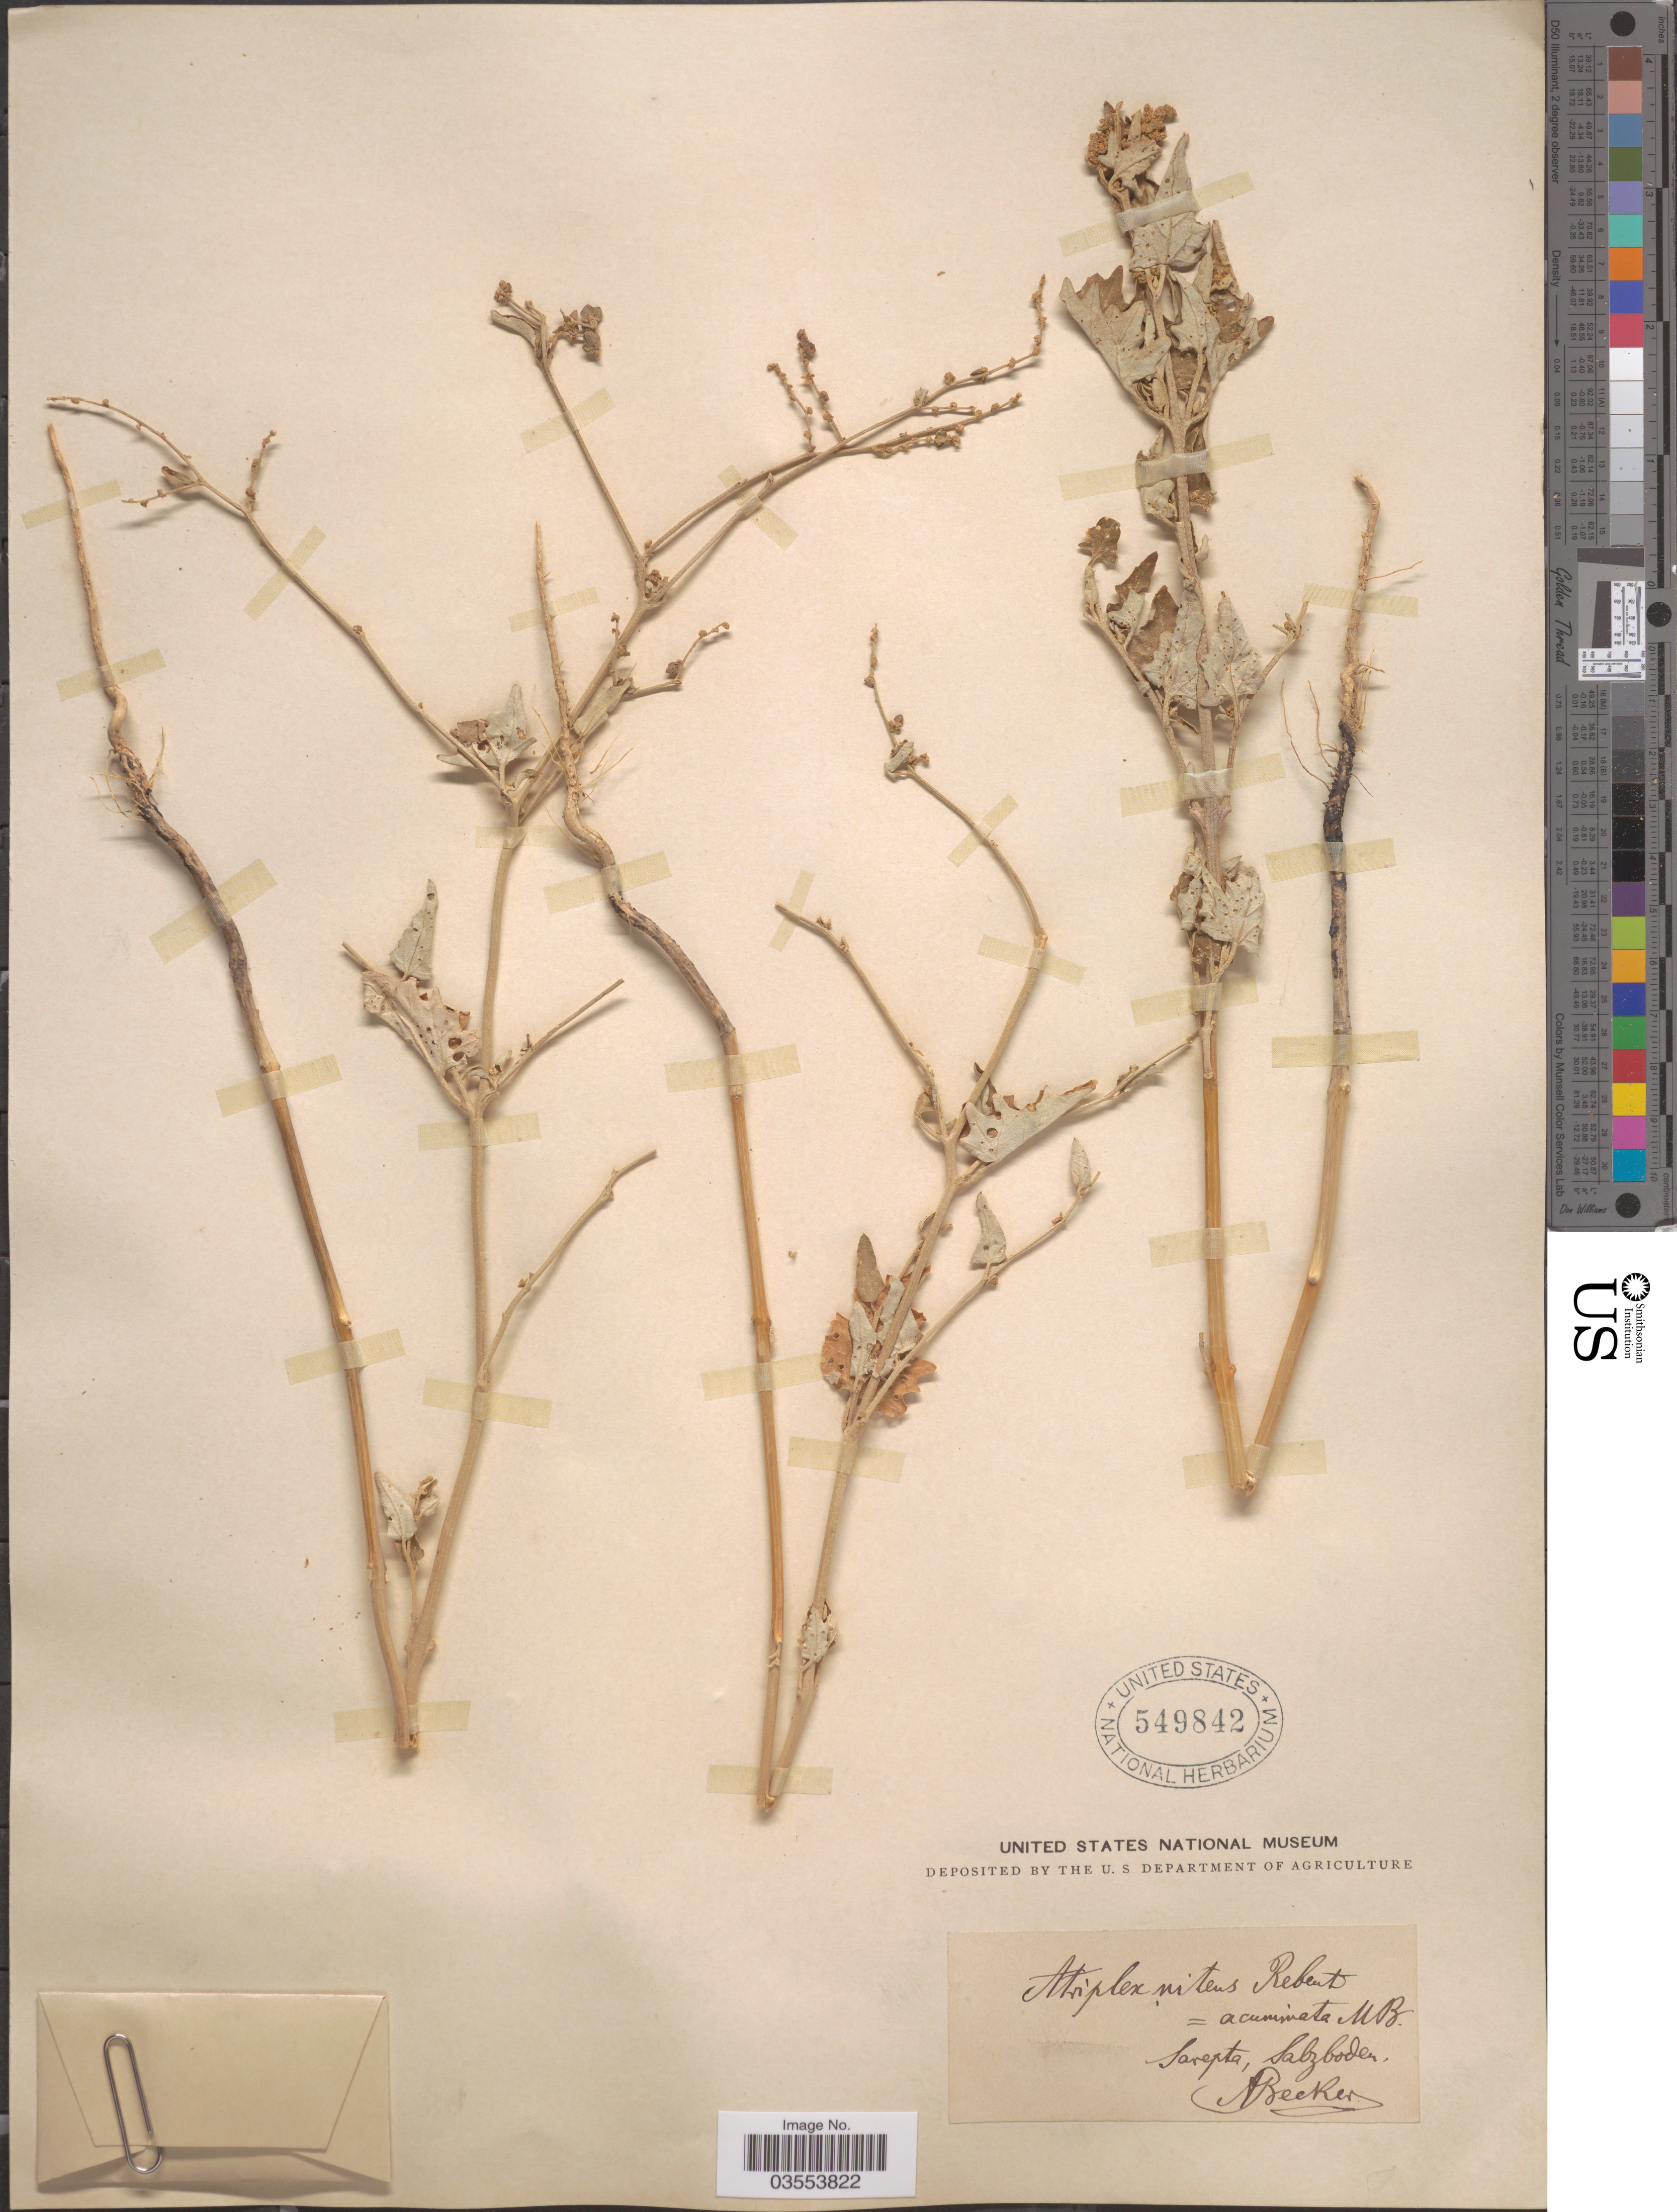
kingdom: Plantae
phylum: Tracheophyta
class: Magnoliopsida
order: Caryophyllales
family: Amaranthaceae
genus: Atriplex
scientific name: Atriplex nitens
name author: Schkuhr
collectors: A. Becker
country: Russian Federation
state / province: Volgograd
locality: Sarepta. Salzboden.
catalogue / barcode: US 549842